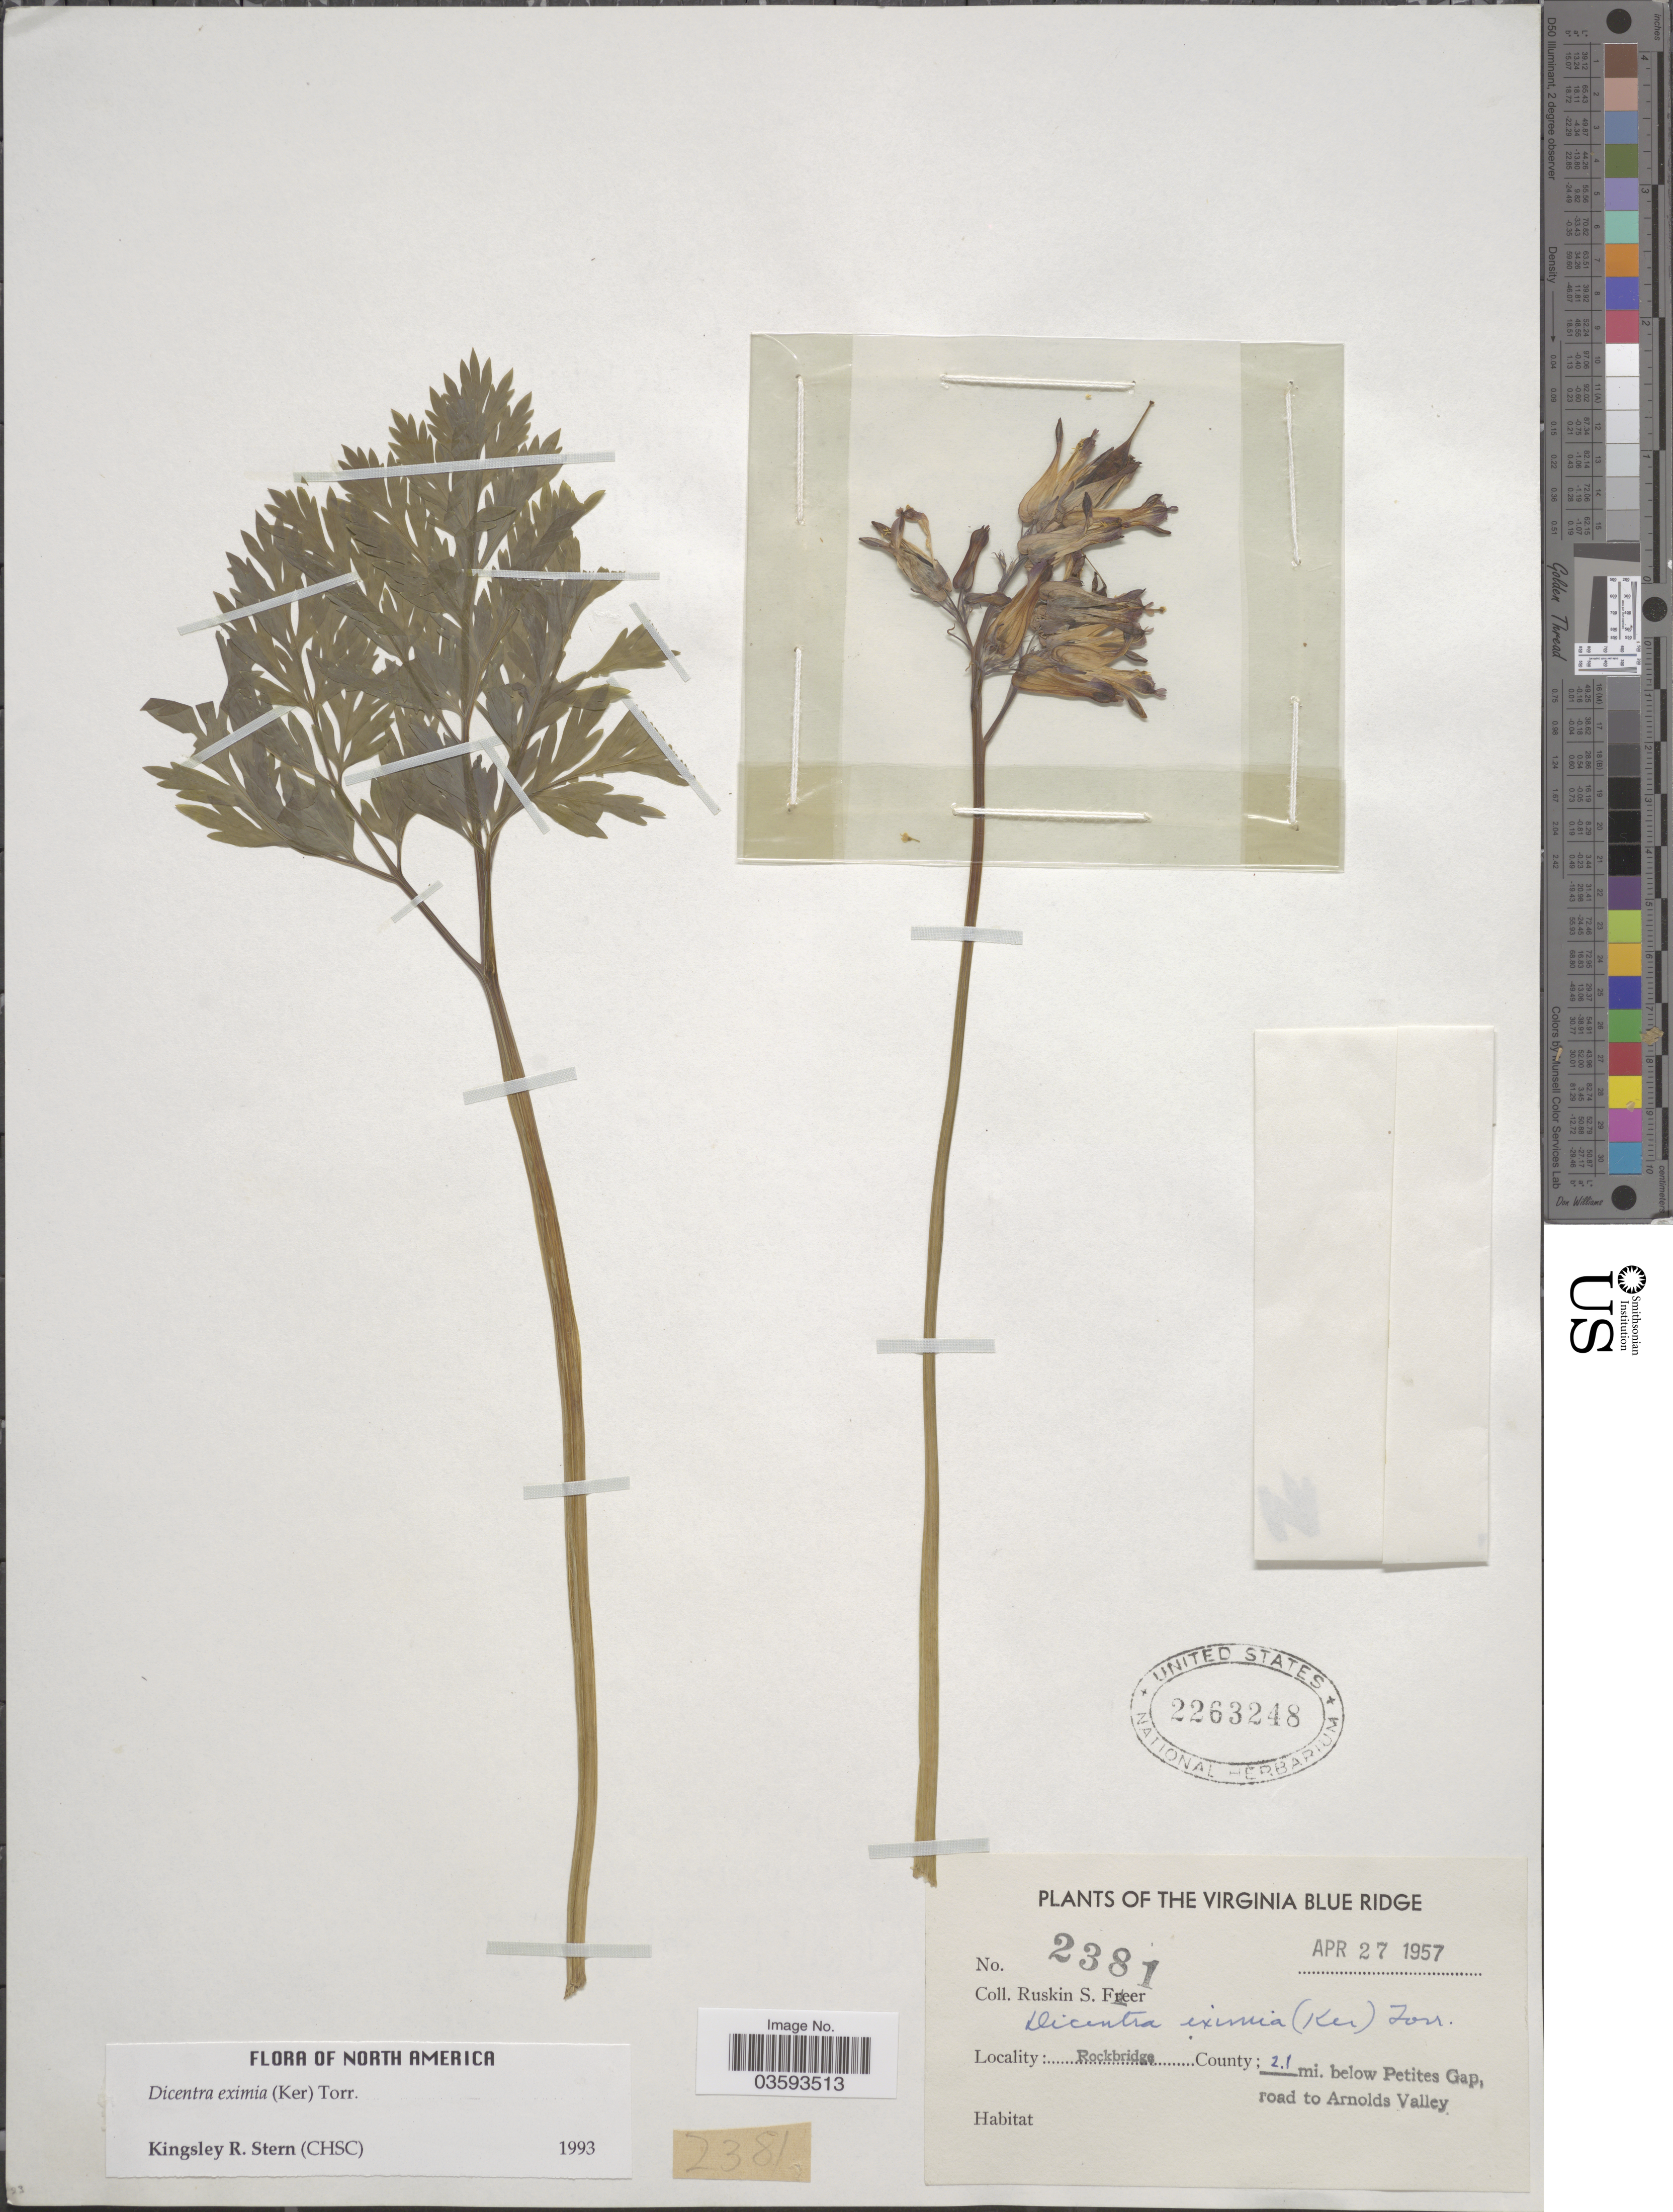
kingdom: Plantae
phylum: Tracheophyta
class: Magnoliopsida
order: Ranunculales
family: Papaveraceae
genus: Dicentra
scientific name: Dicentra eximia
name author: (Ker Gawl.) Torr.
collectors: R. Freer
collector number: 2381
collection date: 1957-04-27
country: United States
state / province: Virginia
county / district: Rockbridge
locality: The Virginia Blue Ridge. Rockbridge County; 2.1 mi. below Petites Gap, road to Arnolds Valley.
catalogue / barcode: US 2263248